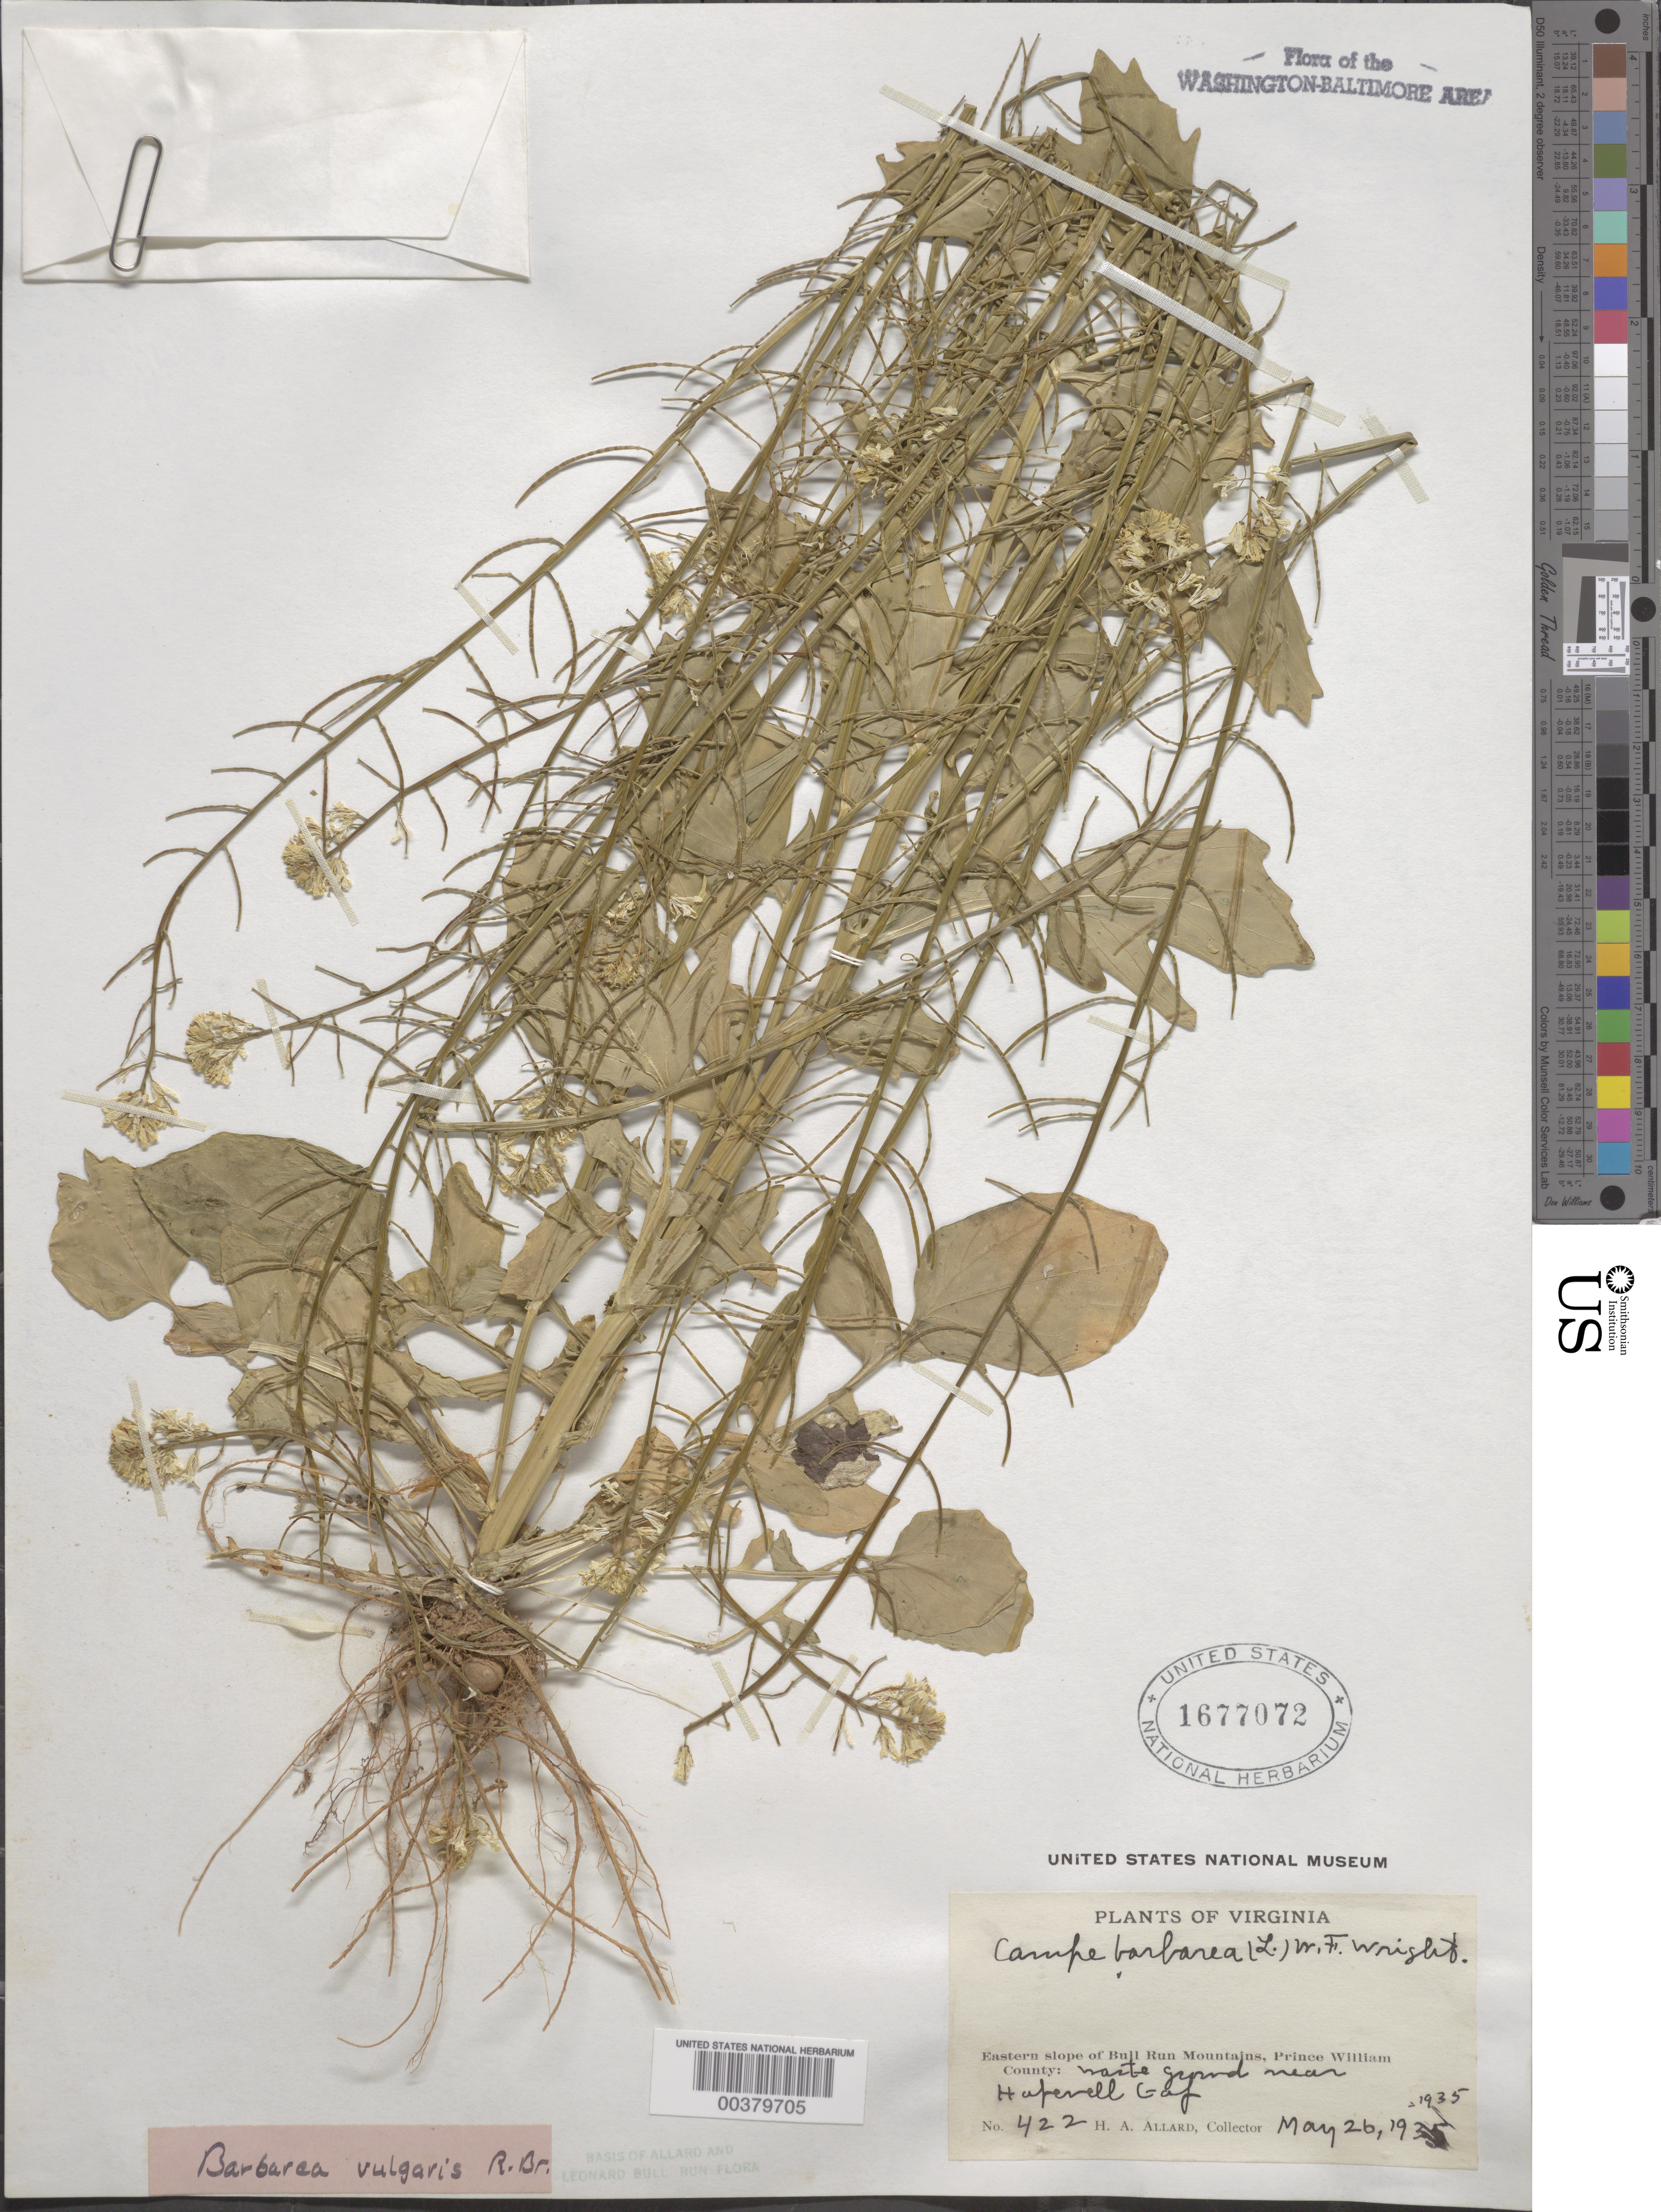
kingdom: Plantae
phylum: Tracheophyta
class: Magnoliopsida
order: Brassicales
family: Brassicaceae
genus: Barbarea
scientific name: Barbarea vulgaris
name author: W.T. Aiton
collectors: H. A. Allard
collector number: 422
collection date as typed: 26 May 1935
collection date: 1935-05-26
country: United States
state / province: Virginia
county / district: Prince William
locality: Hopewell Gap vicinity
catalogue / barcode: US 1677072